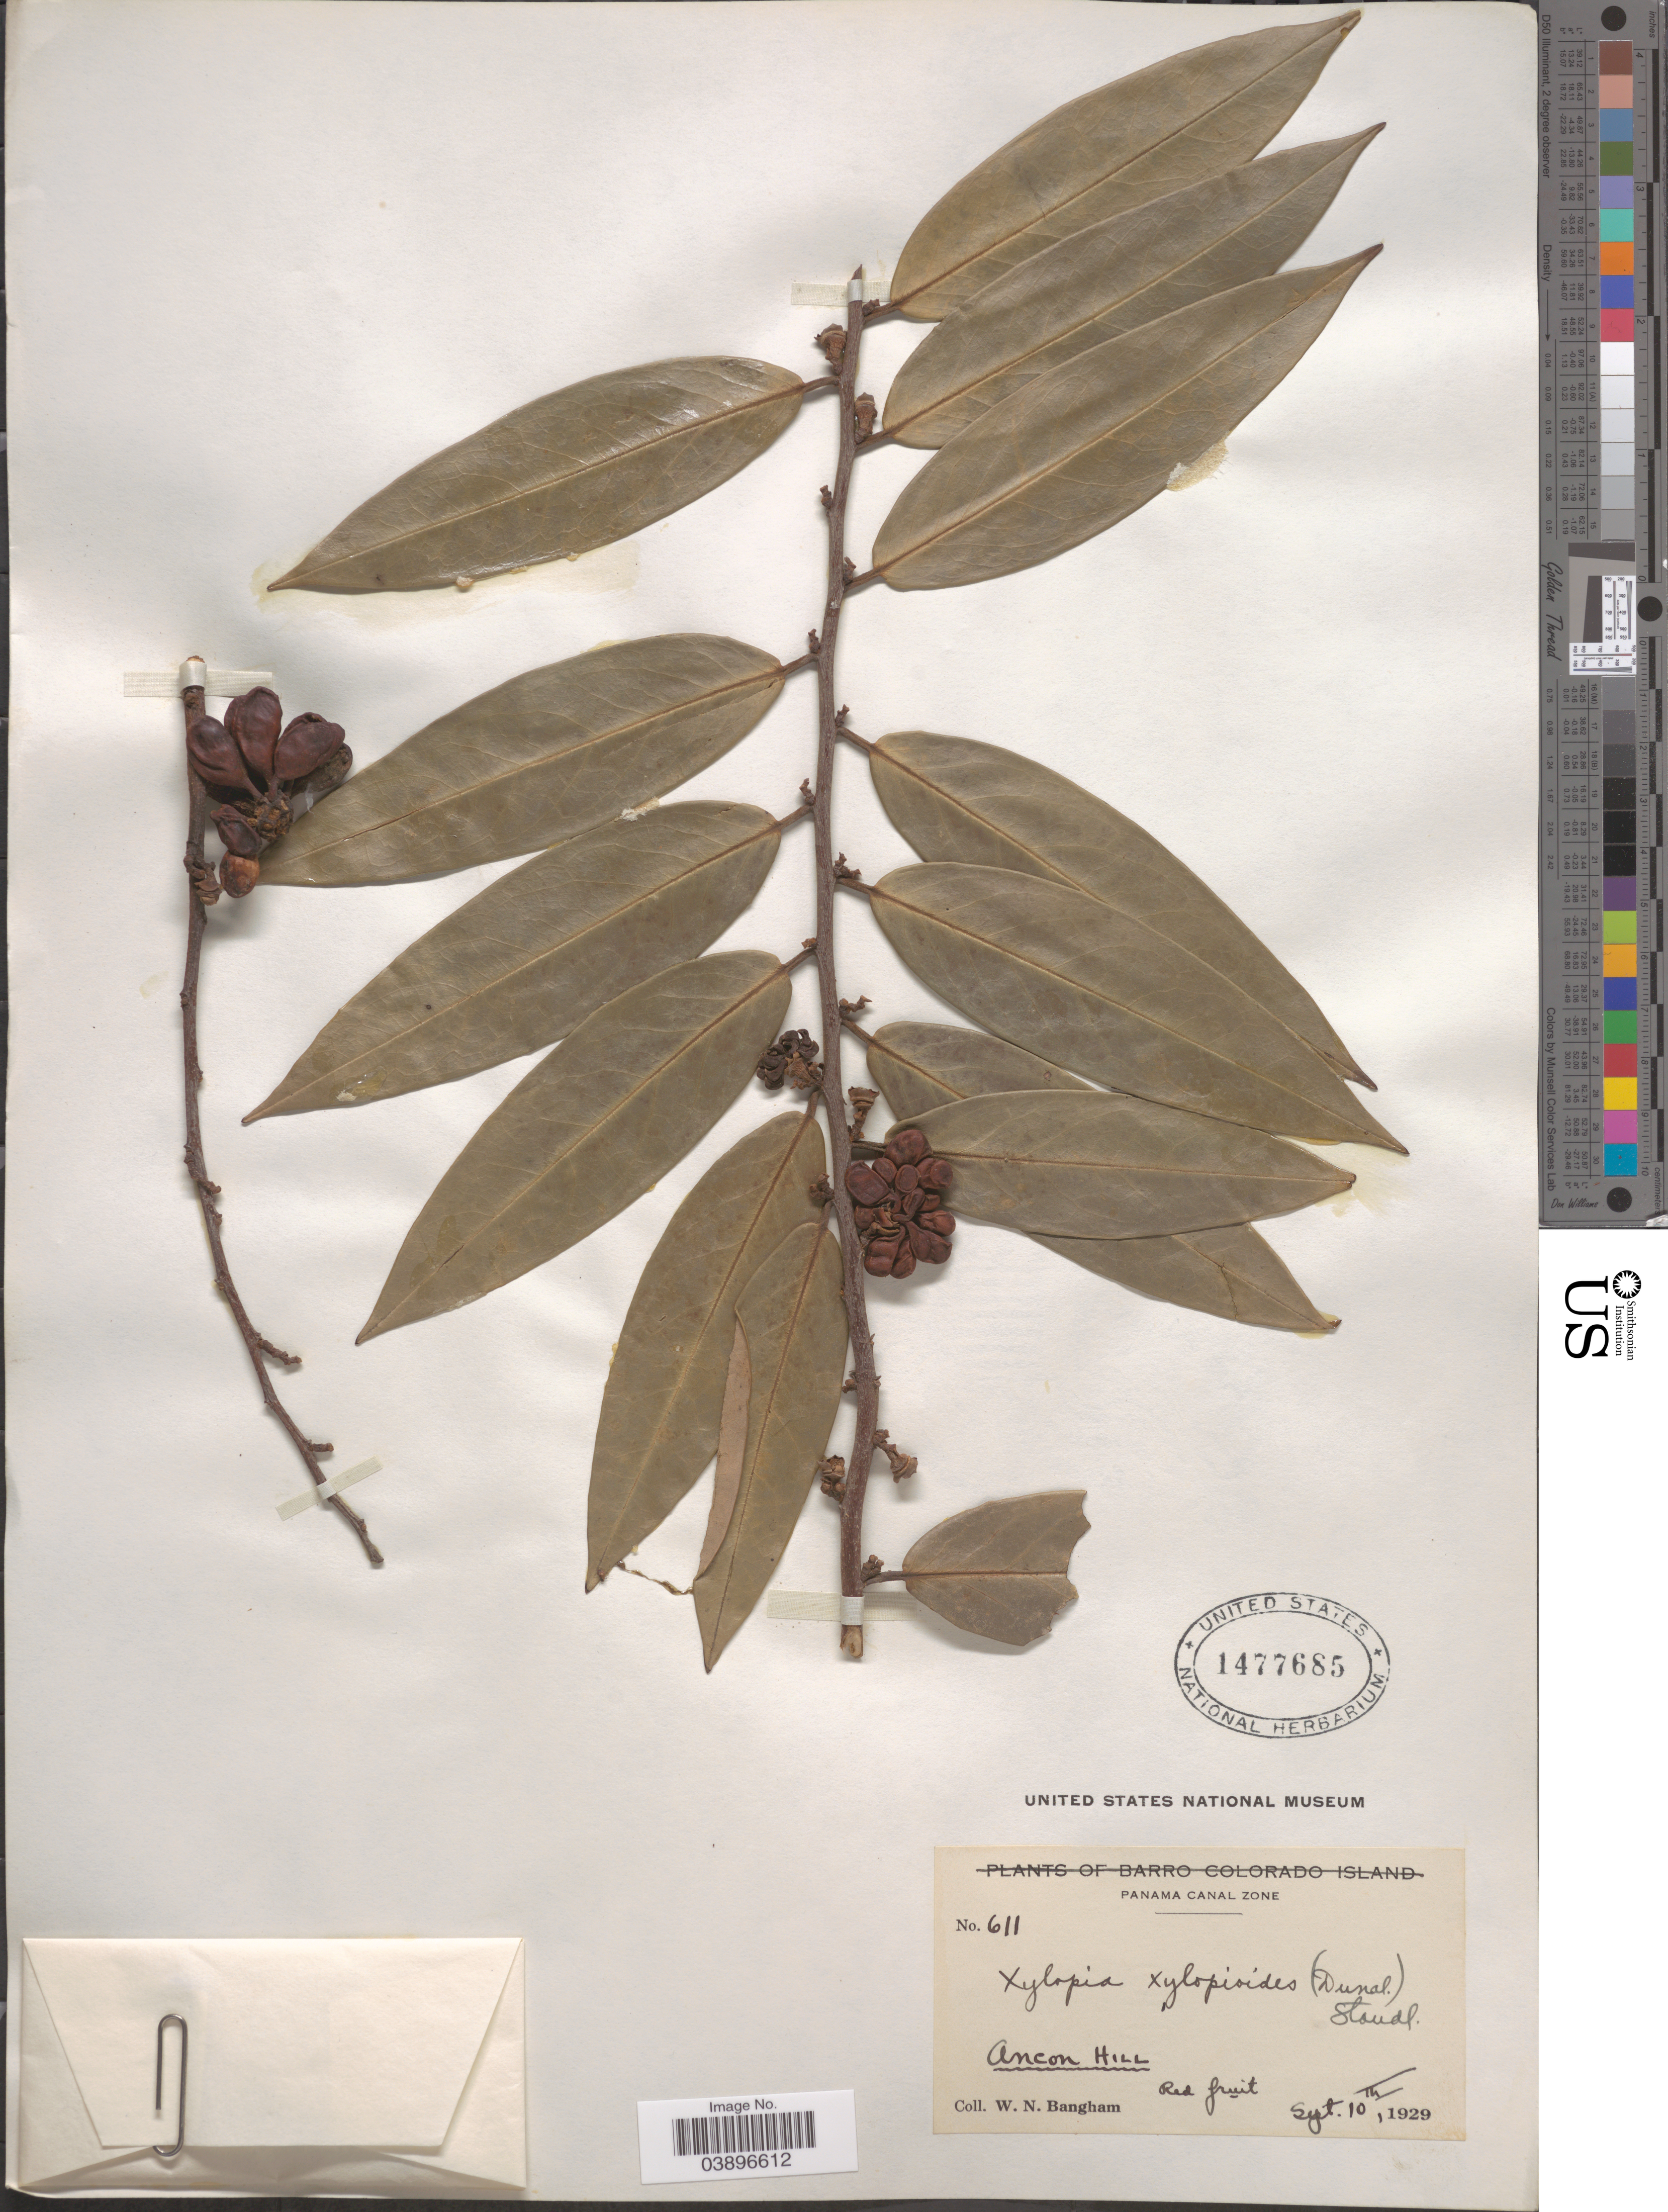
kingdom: Plantae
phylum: Tracheophyta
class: Magnoliopsida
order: Magnoliales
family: Annonaceae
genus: Xylopia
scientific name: Xylopia aromatica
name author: (Lam.) Mart.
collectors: W. Bangham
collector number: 611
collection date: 1929-09-10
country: Panama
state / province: Colón / Panamá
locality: Panama Canal Zone. Ancon Hill.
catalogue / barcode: US 1477685